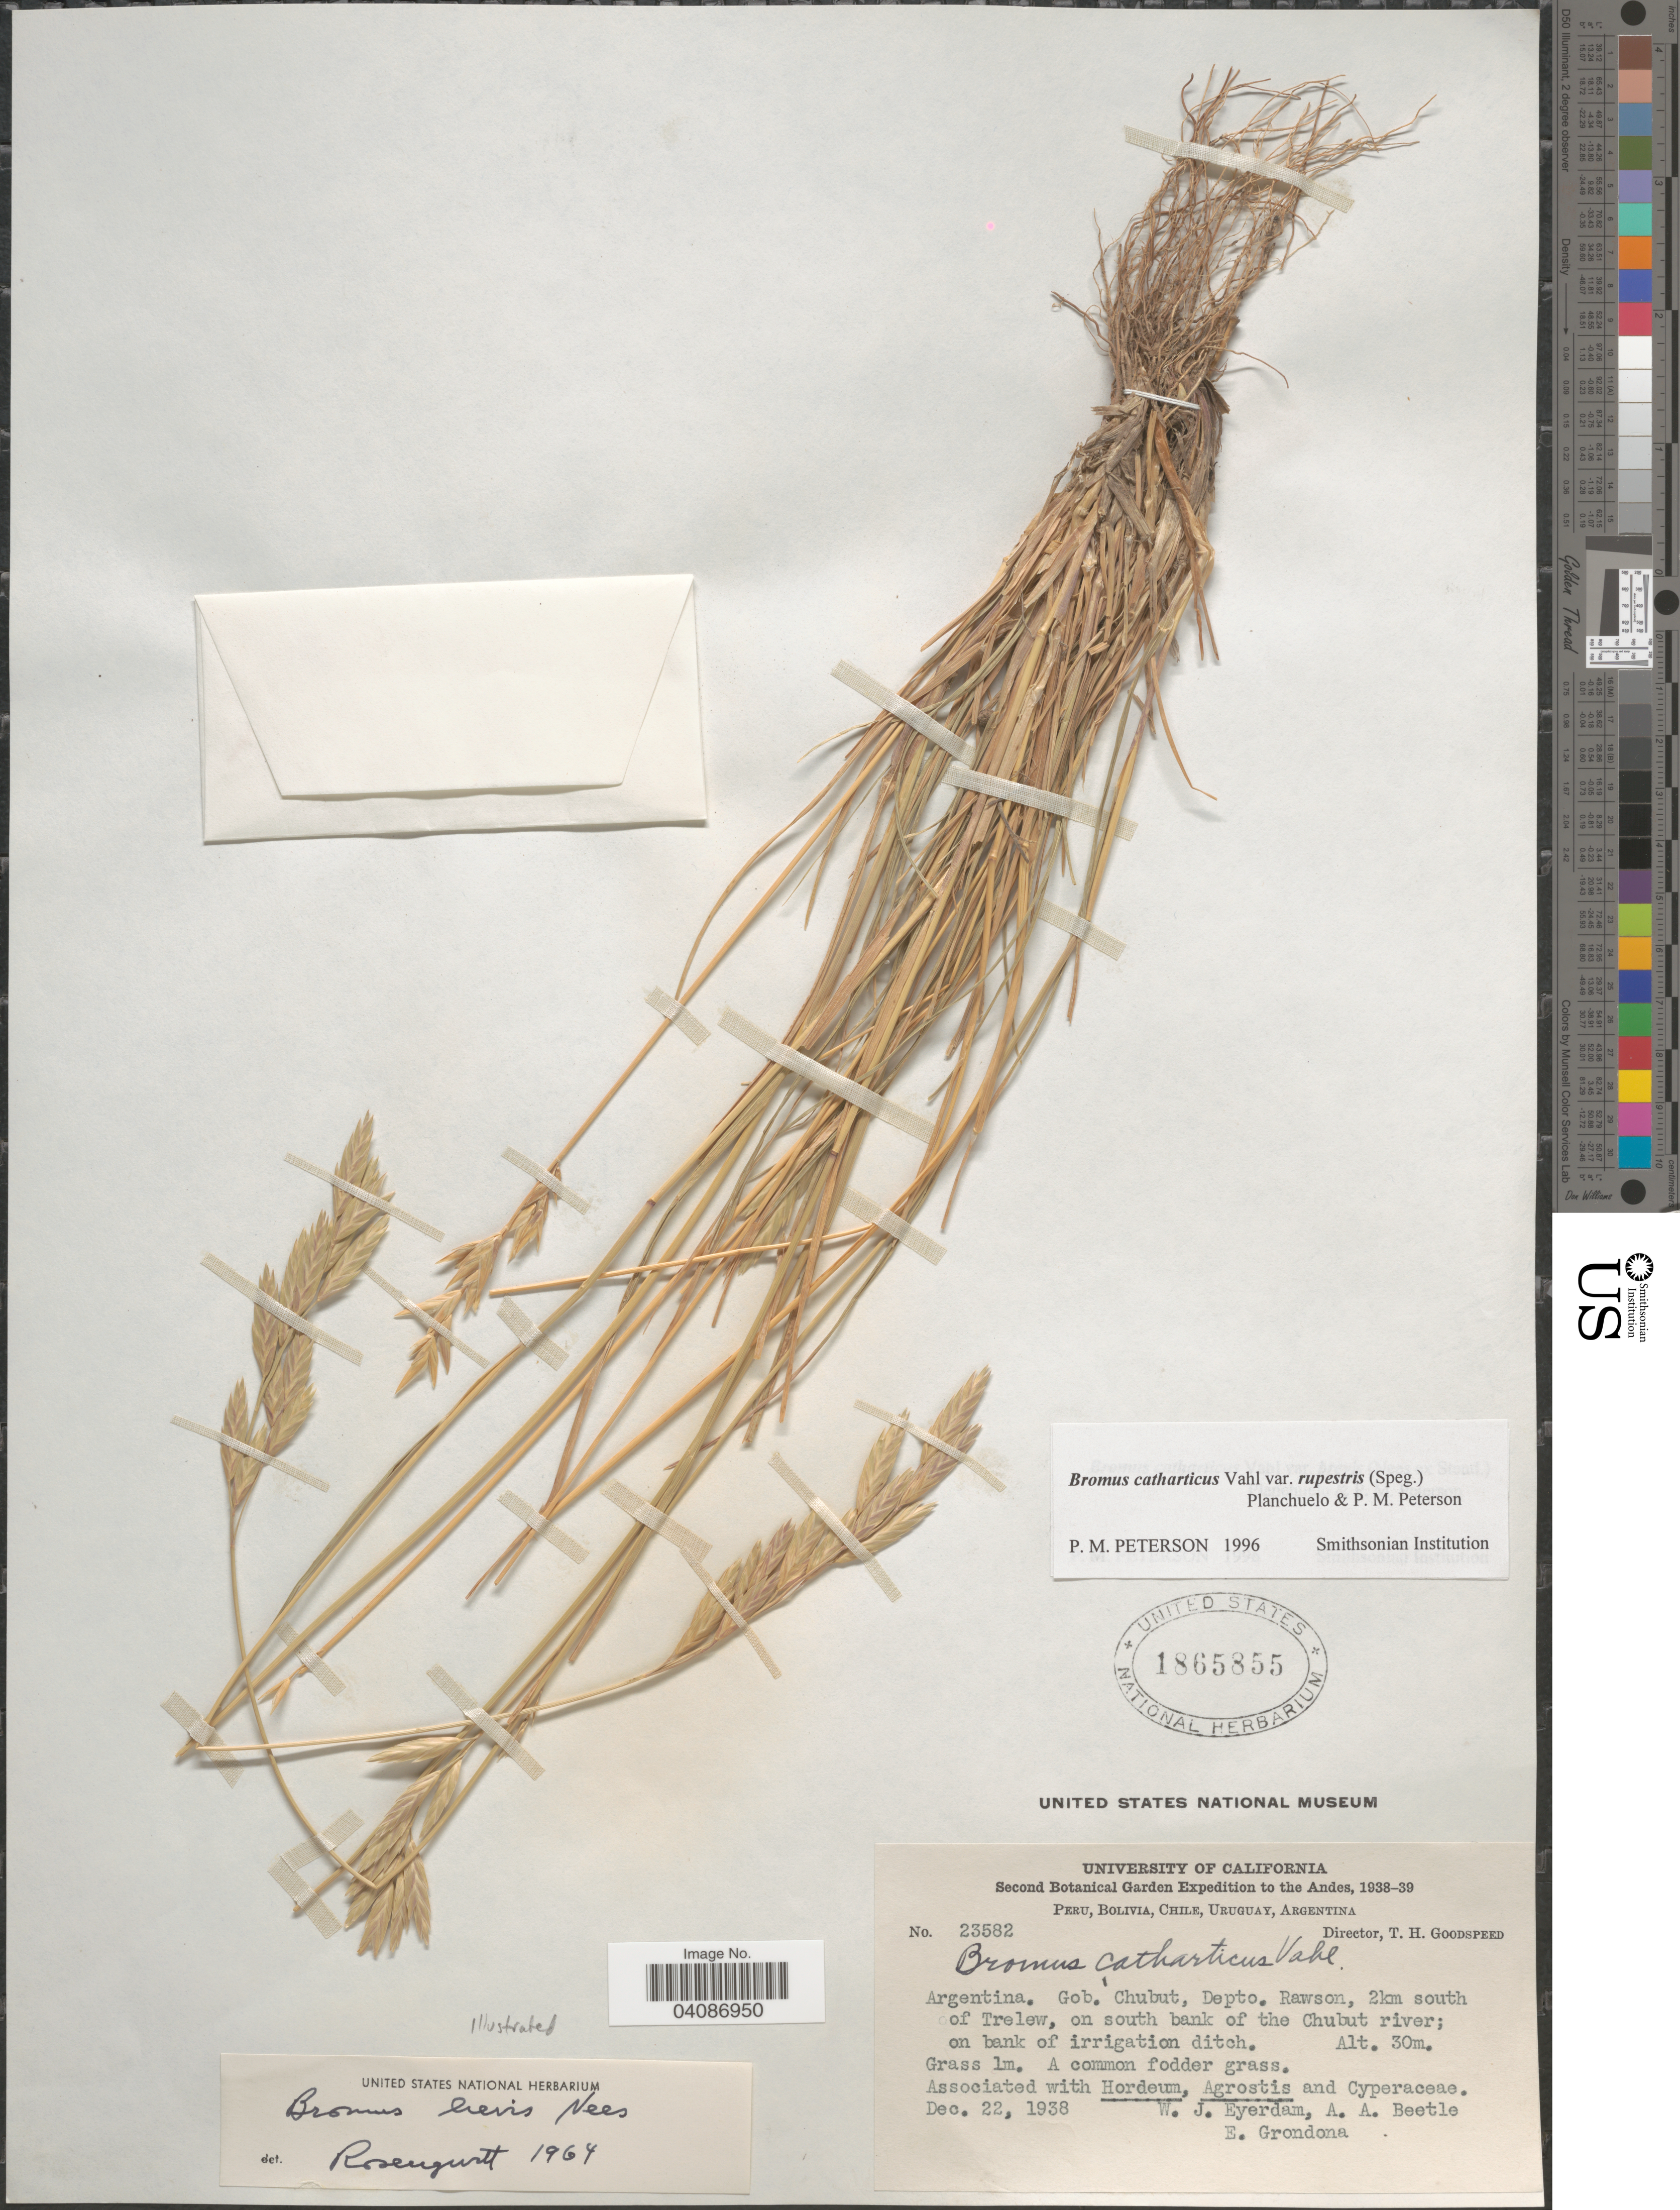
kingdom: Plantae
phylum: Tracheophyta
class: Liliopsida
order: Poales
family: Poaceae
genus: Bromus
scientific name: Bromus cebadilla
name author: Steud.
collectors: W. J. Eyerdam, A. A. Beetle & E. Grondona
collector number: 23582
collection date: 1938-12-22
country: Argentina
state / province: Chubut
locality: Gob. Chubut, Depto. Rawson, 2km south of Trelew, on south bank of the Chubut river; on bank of irrigation ditch.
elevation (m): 30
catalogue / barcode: US 1865855